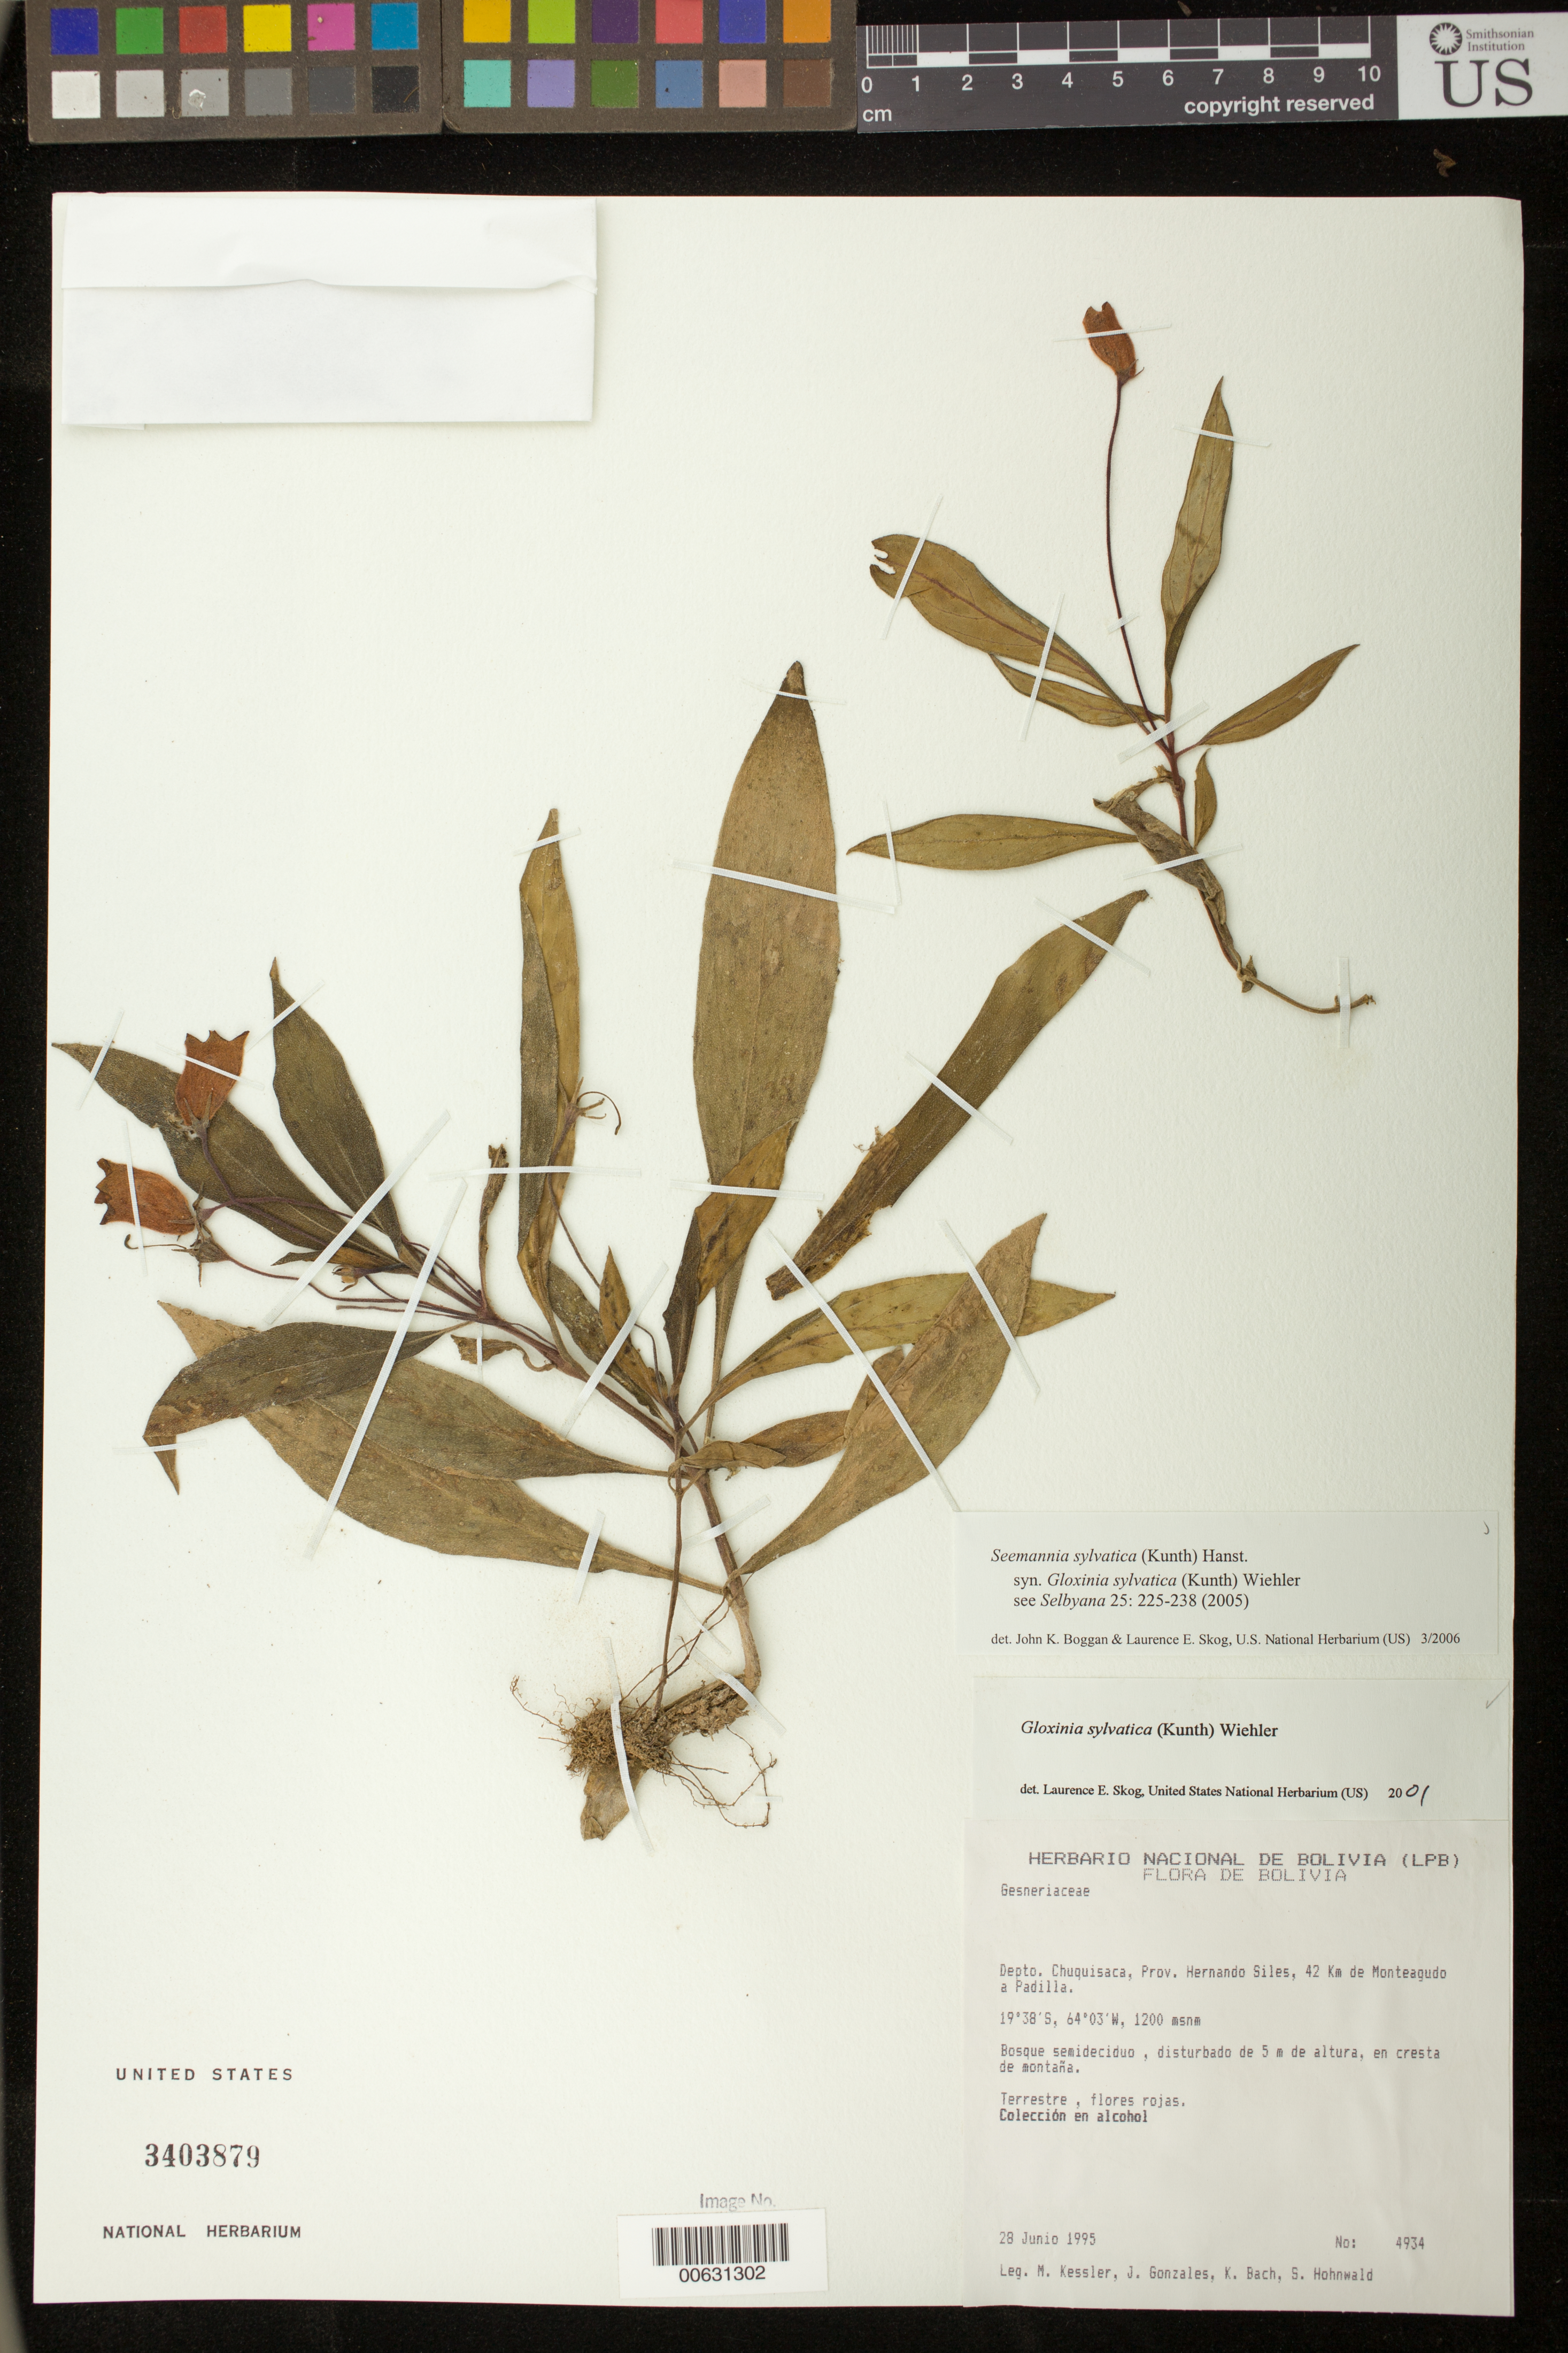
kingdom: Plantae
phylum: Tracheophyta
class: Magnoliopsida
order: Lamiales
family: Gesneriaceae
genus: Seemannia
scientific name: Seemannia sylvatica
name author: (Kunth) Hanst.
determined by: Boggan, J. K.; Skog, L. E.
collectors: M. Kessler, J. Gonzales, K. Bach & S. Hohnwald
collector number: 4934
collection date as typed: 28 Jun 1995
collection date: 1995-06-28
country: Bolivia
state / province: Chuquisaca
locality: Prov. Hernando Siles, 42 km de Monteagudo a Padilla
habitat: Bosque semideciduo, disturbado de 5 m de altura, en cresta de montaña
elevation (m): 1200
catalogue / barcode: US 3403879